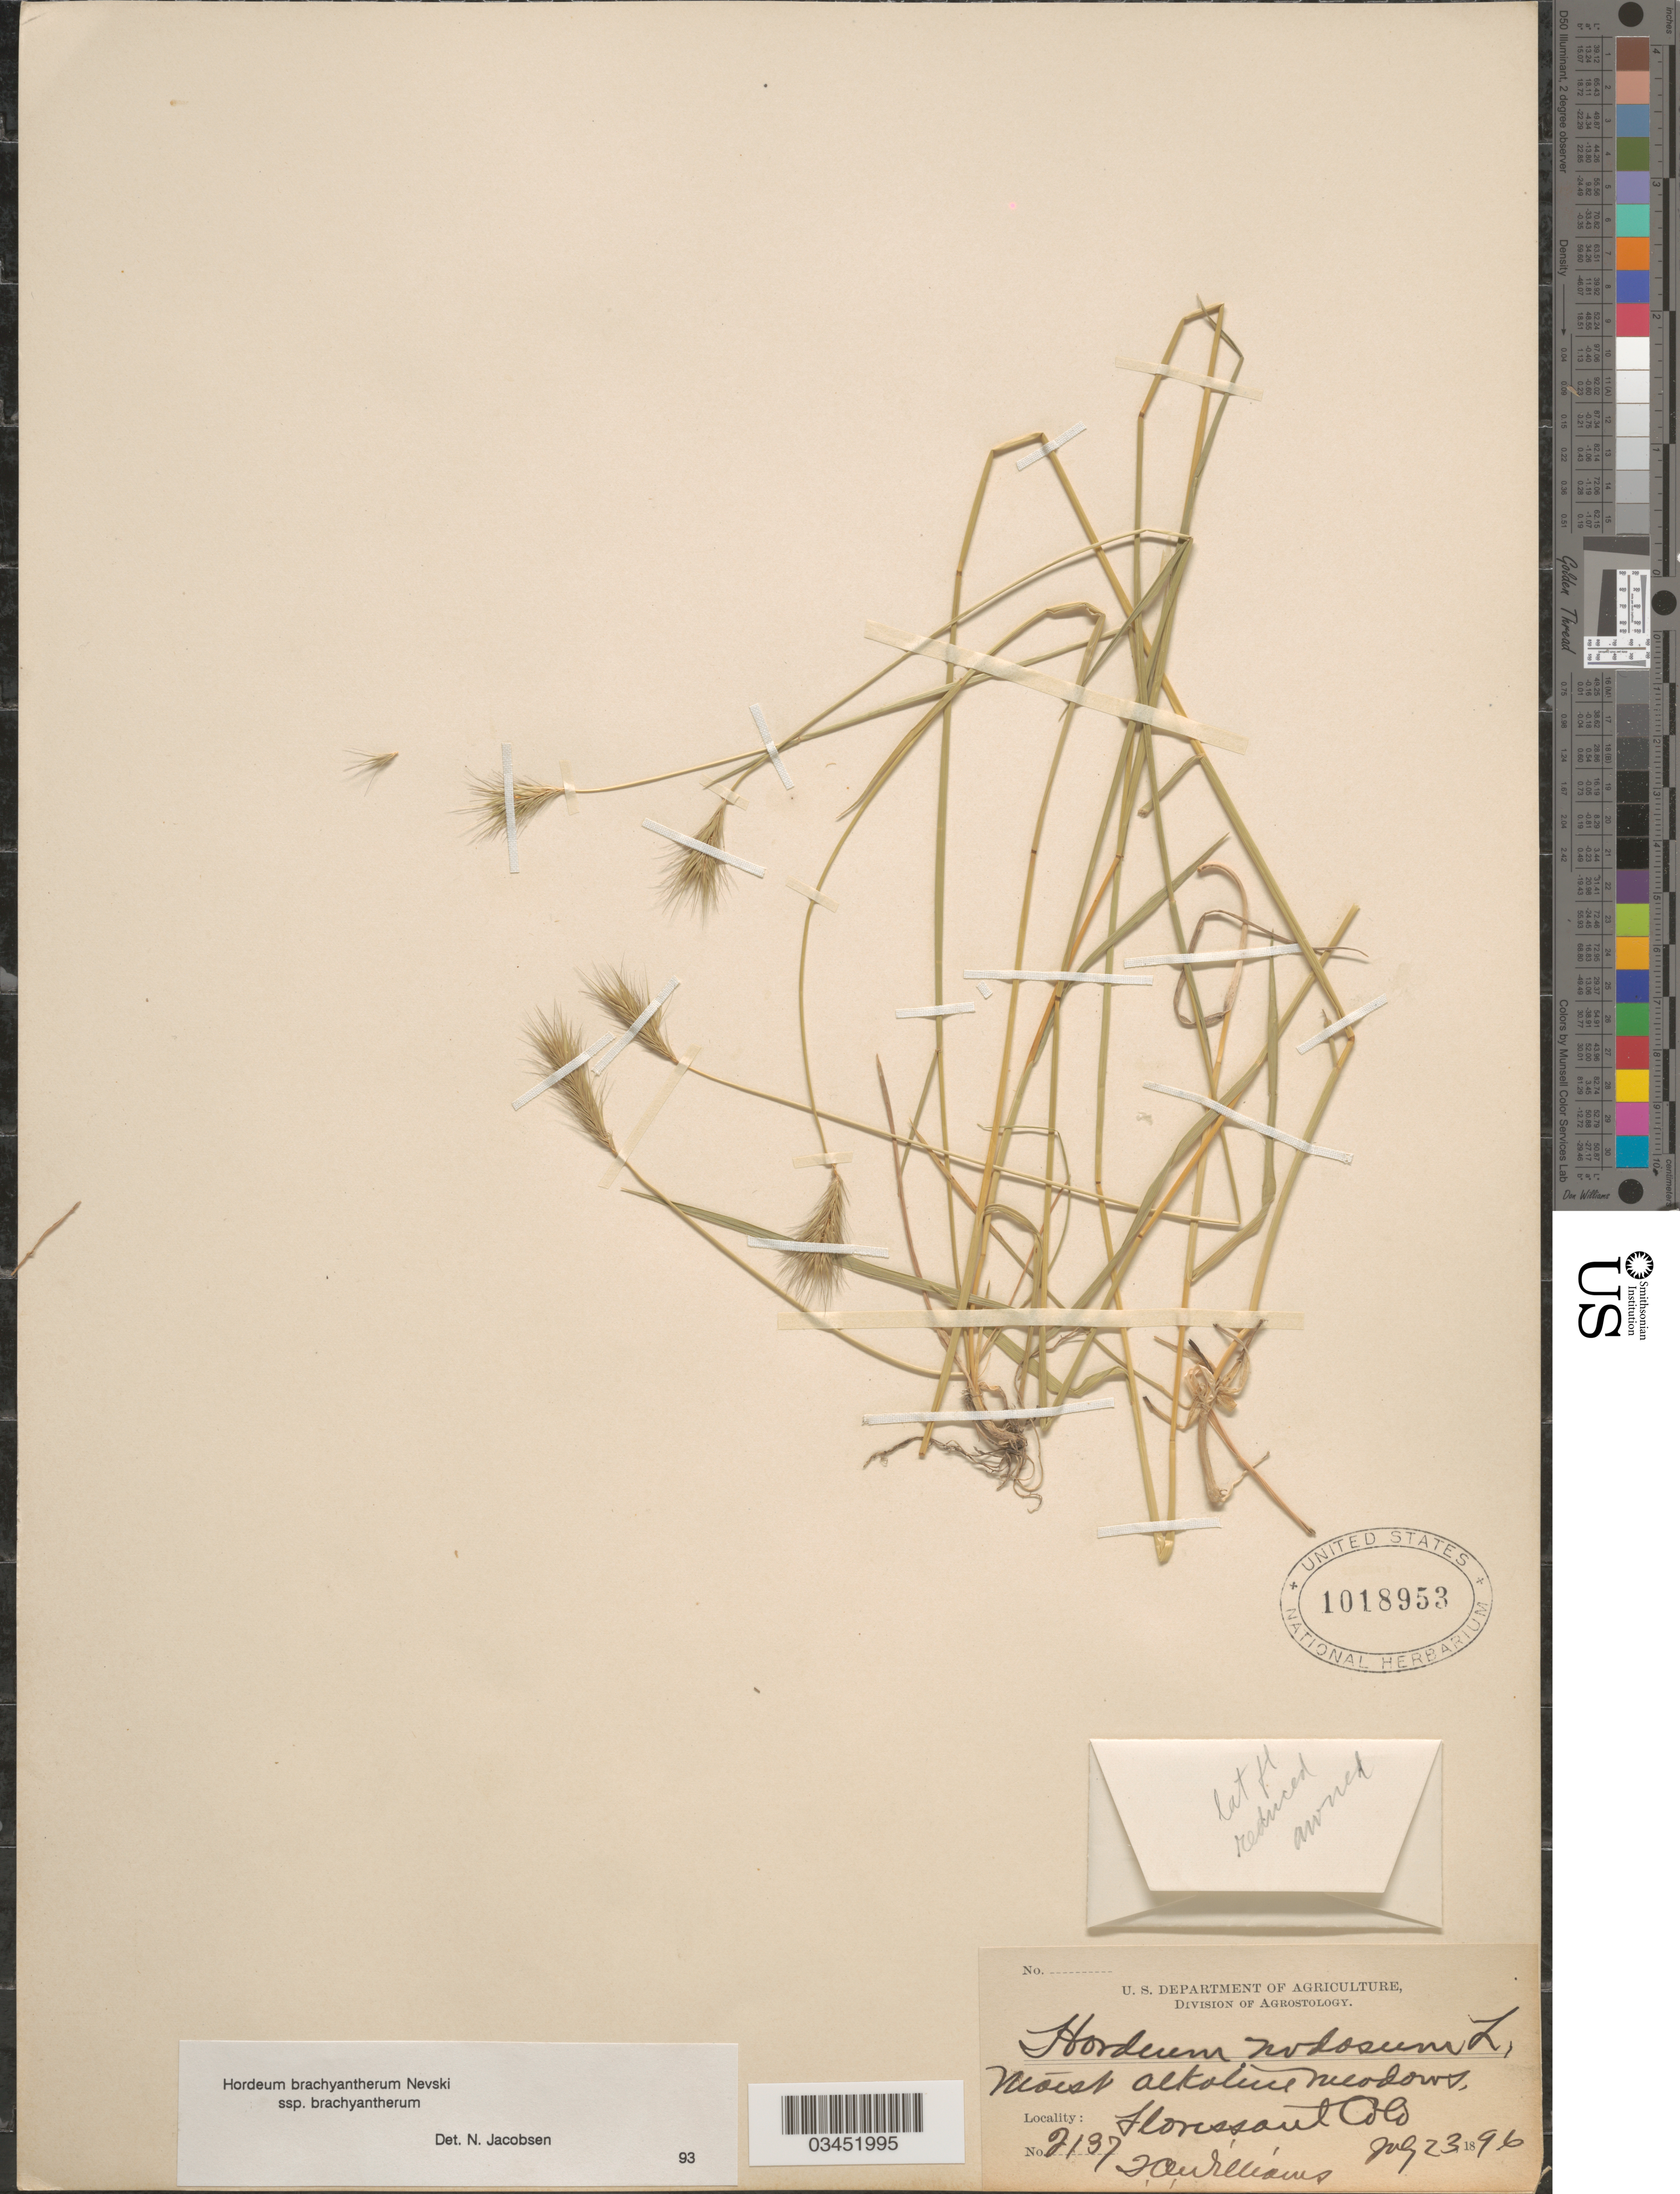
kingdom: Plantae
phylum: Tracheophyta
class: Liliopsida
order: Poales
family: Poaceae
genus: Hordeum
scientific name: Hordeum brachyantherum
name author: Nevski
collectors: T. Williams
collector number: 2137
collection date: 1896-07-23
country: United States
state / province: Colorado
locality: Moist alkaline meadows, Florissant.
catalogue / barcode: US 1018953